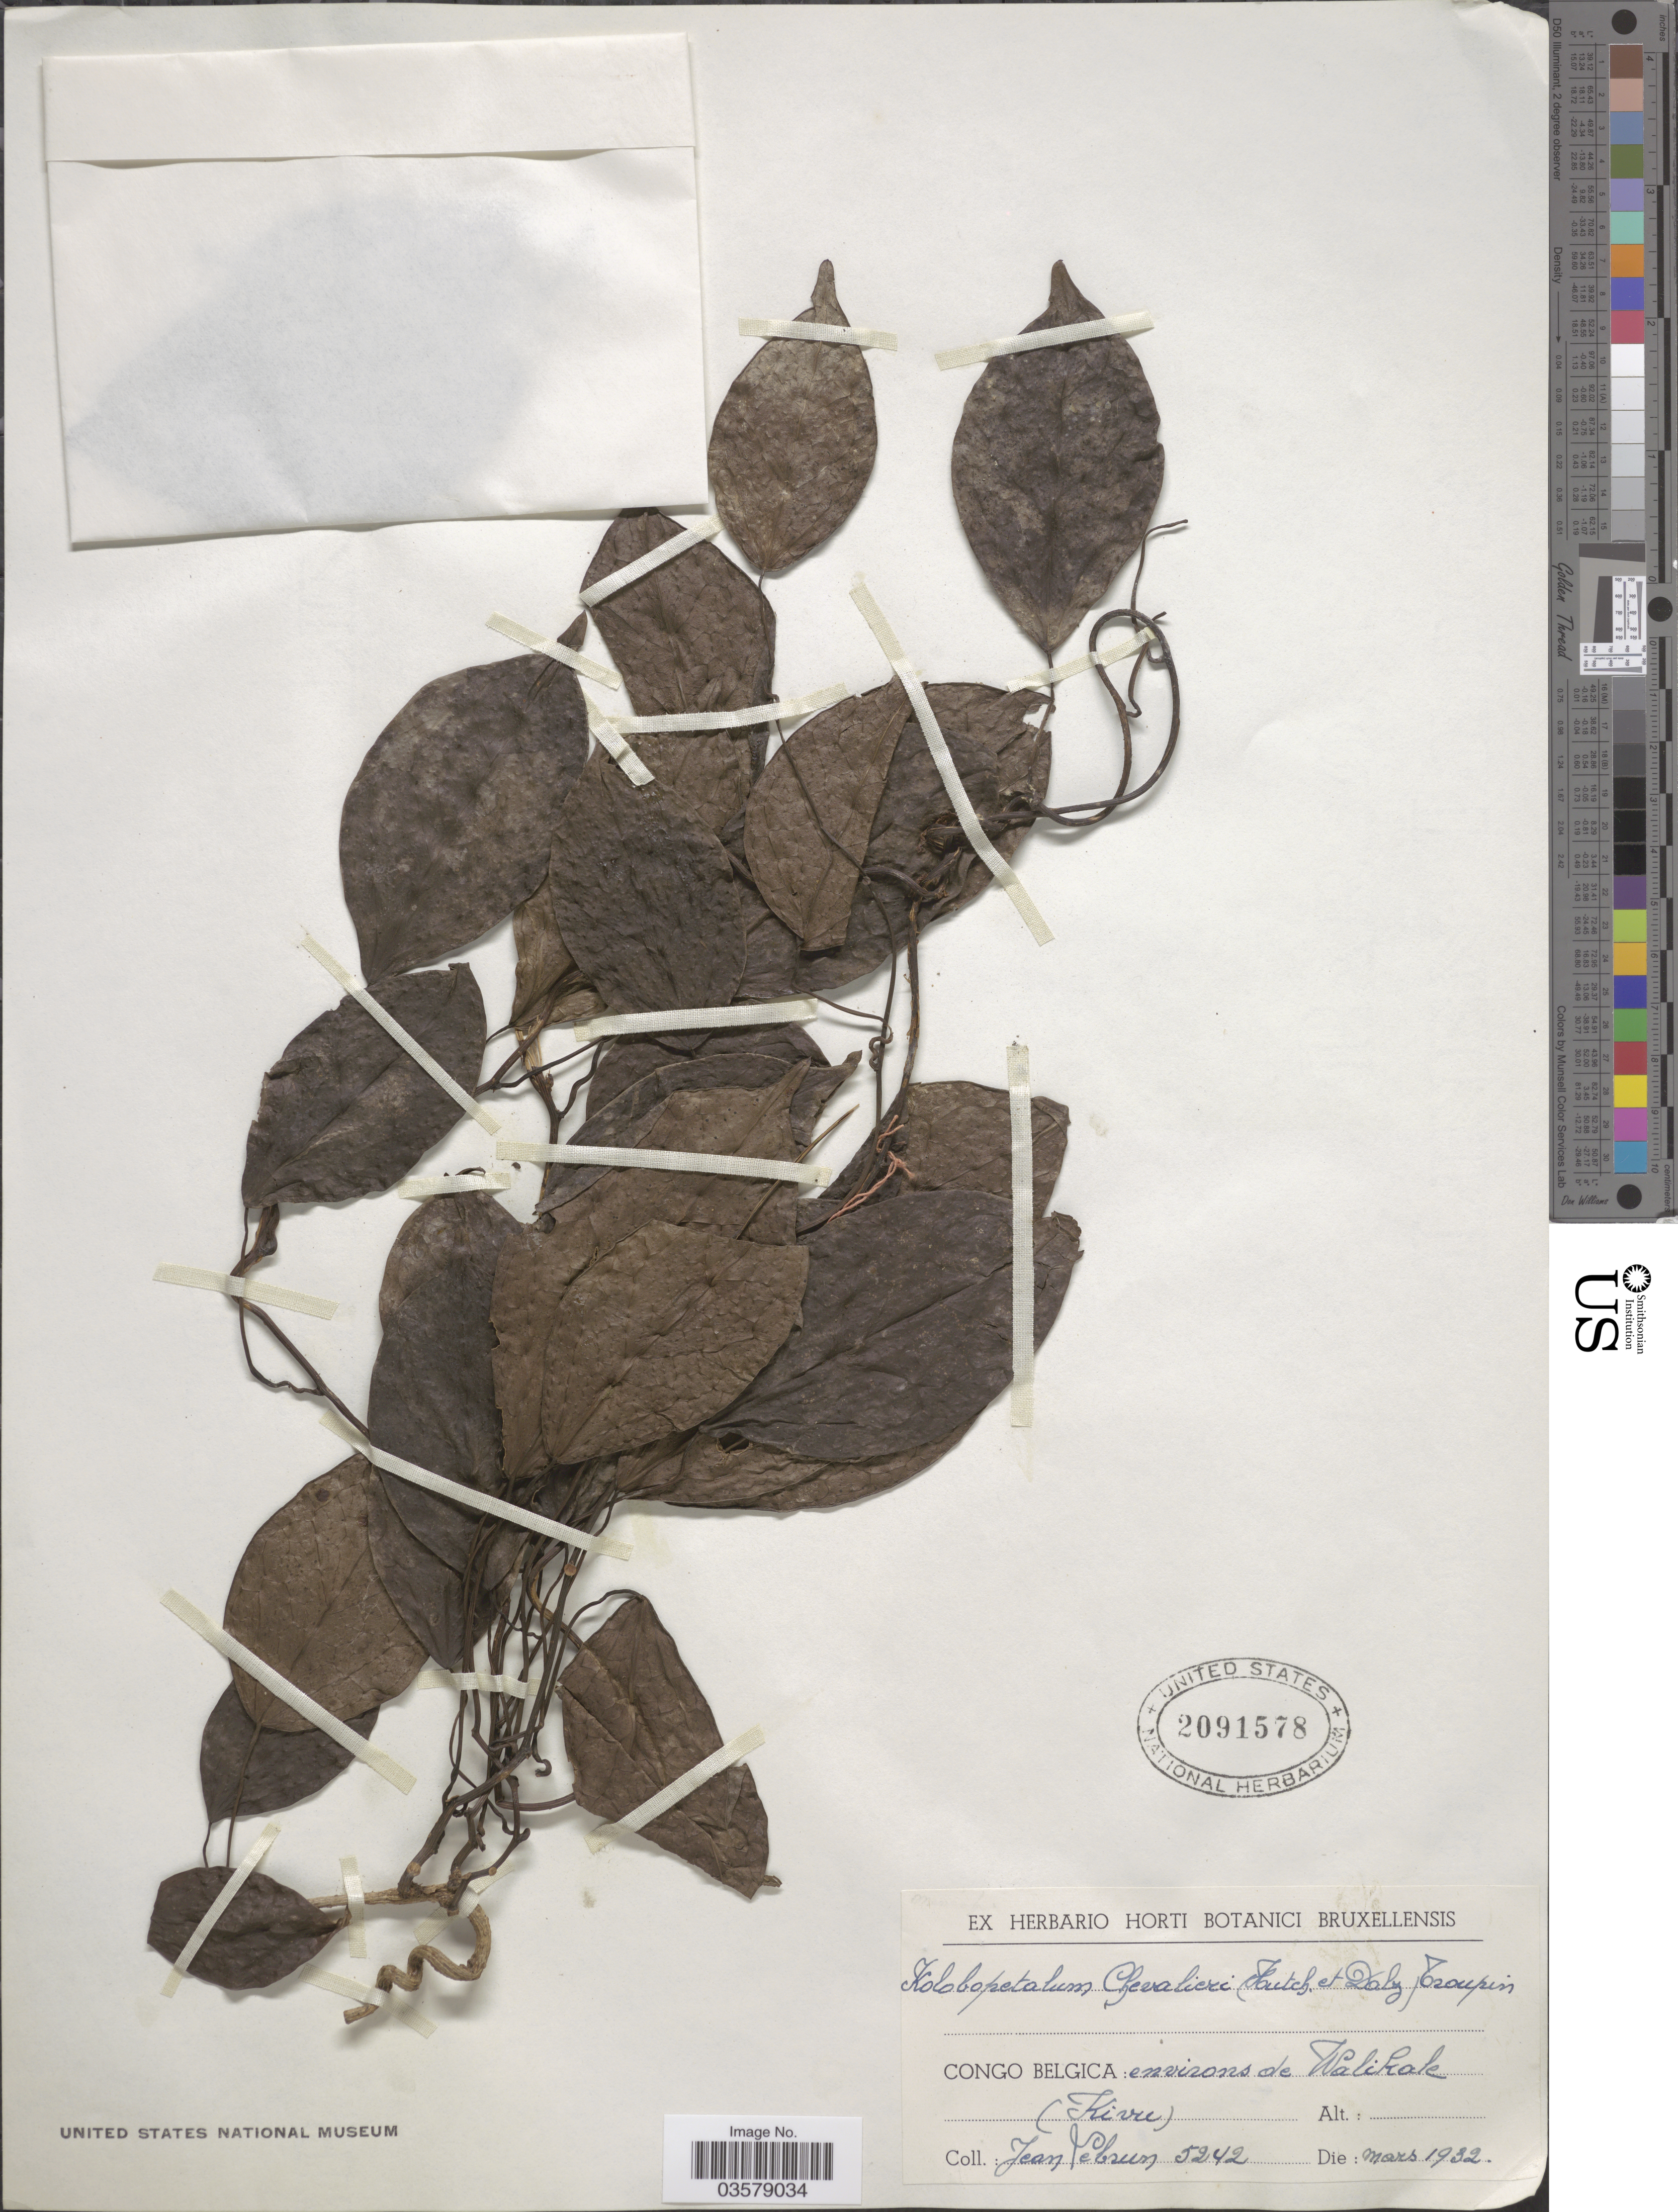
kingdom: Plantae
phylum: Tracheophyta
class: Magnoliopsida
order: Ranunculales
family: Menispermaceae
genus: Kolobopetalum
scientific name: Kolobopetalum chevalieri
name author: (Hutch. & Dalziel) Troupin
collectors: J. A. Lebrun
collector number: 5242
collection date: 1932-03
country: Congo, Democratic Republic of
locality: Congo Belgica: environs de Walikale (Kivu).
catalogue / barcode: US 2091578